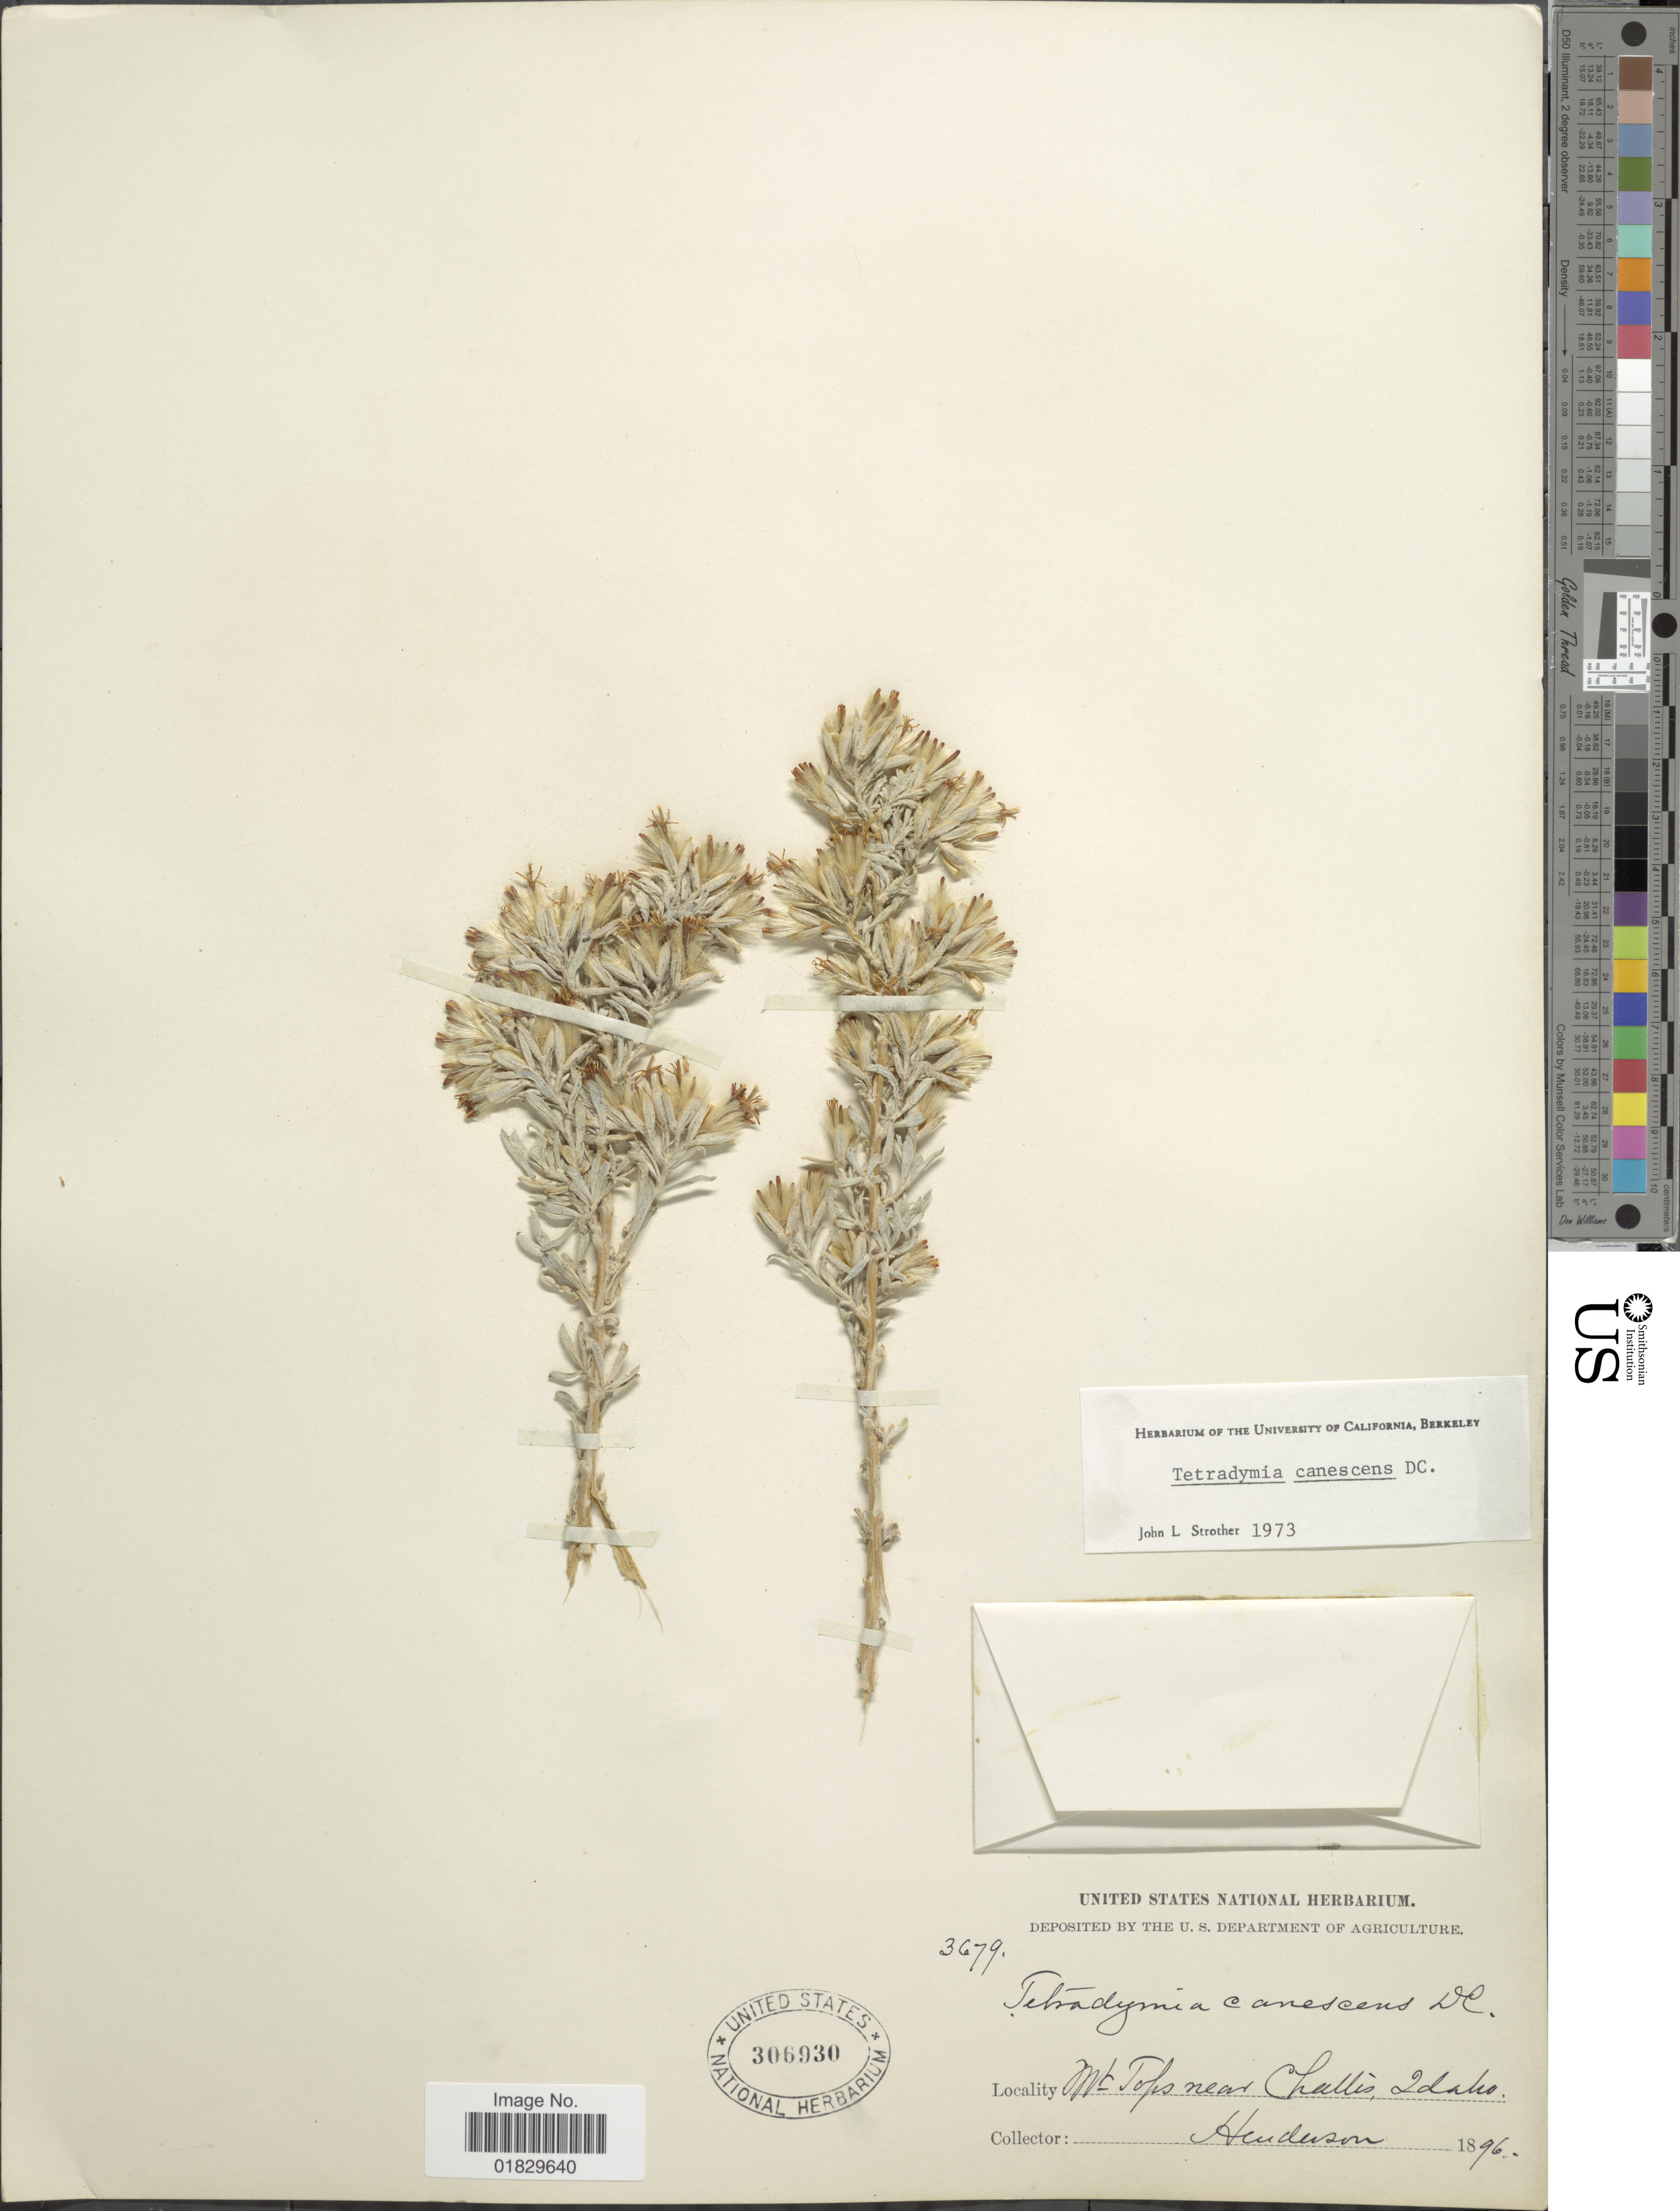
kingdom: Plantae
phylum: Tracheophyta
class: Magnoliopsida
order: Asterales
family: Asteraceae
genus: Tetradymia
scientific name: Tetradymia canescens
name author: DC.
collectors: -. Henderson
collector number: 3679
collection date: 1896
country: United States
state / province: Idaho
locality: Mt. Tops near Challis, Idaho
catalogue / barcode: US 306930